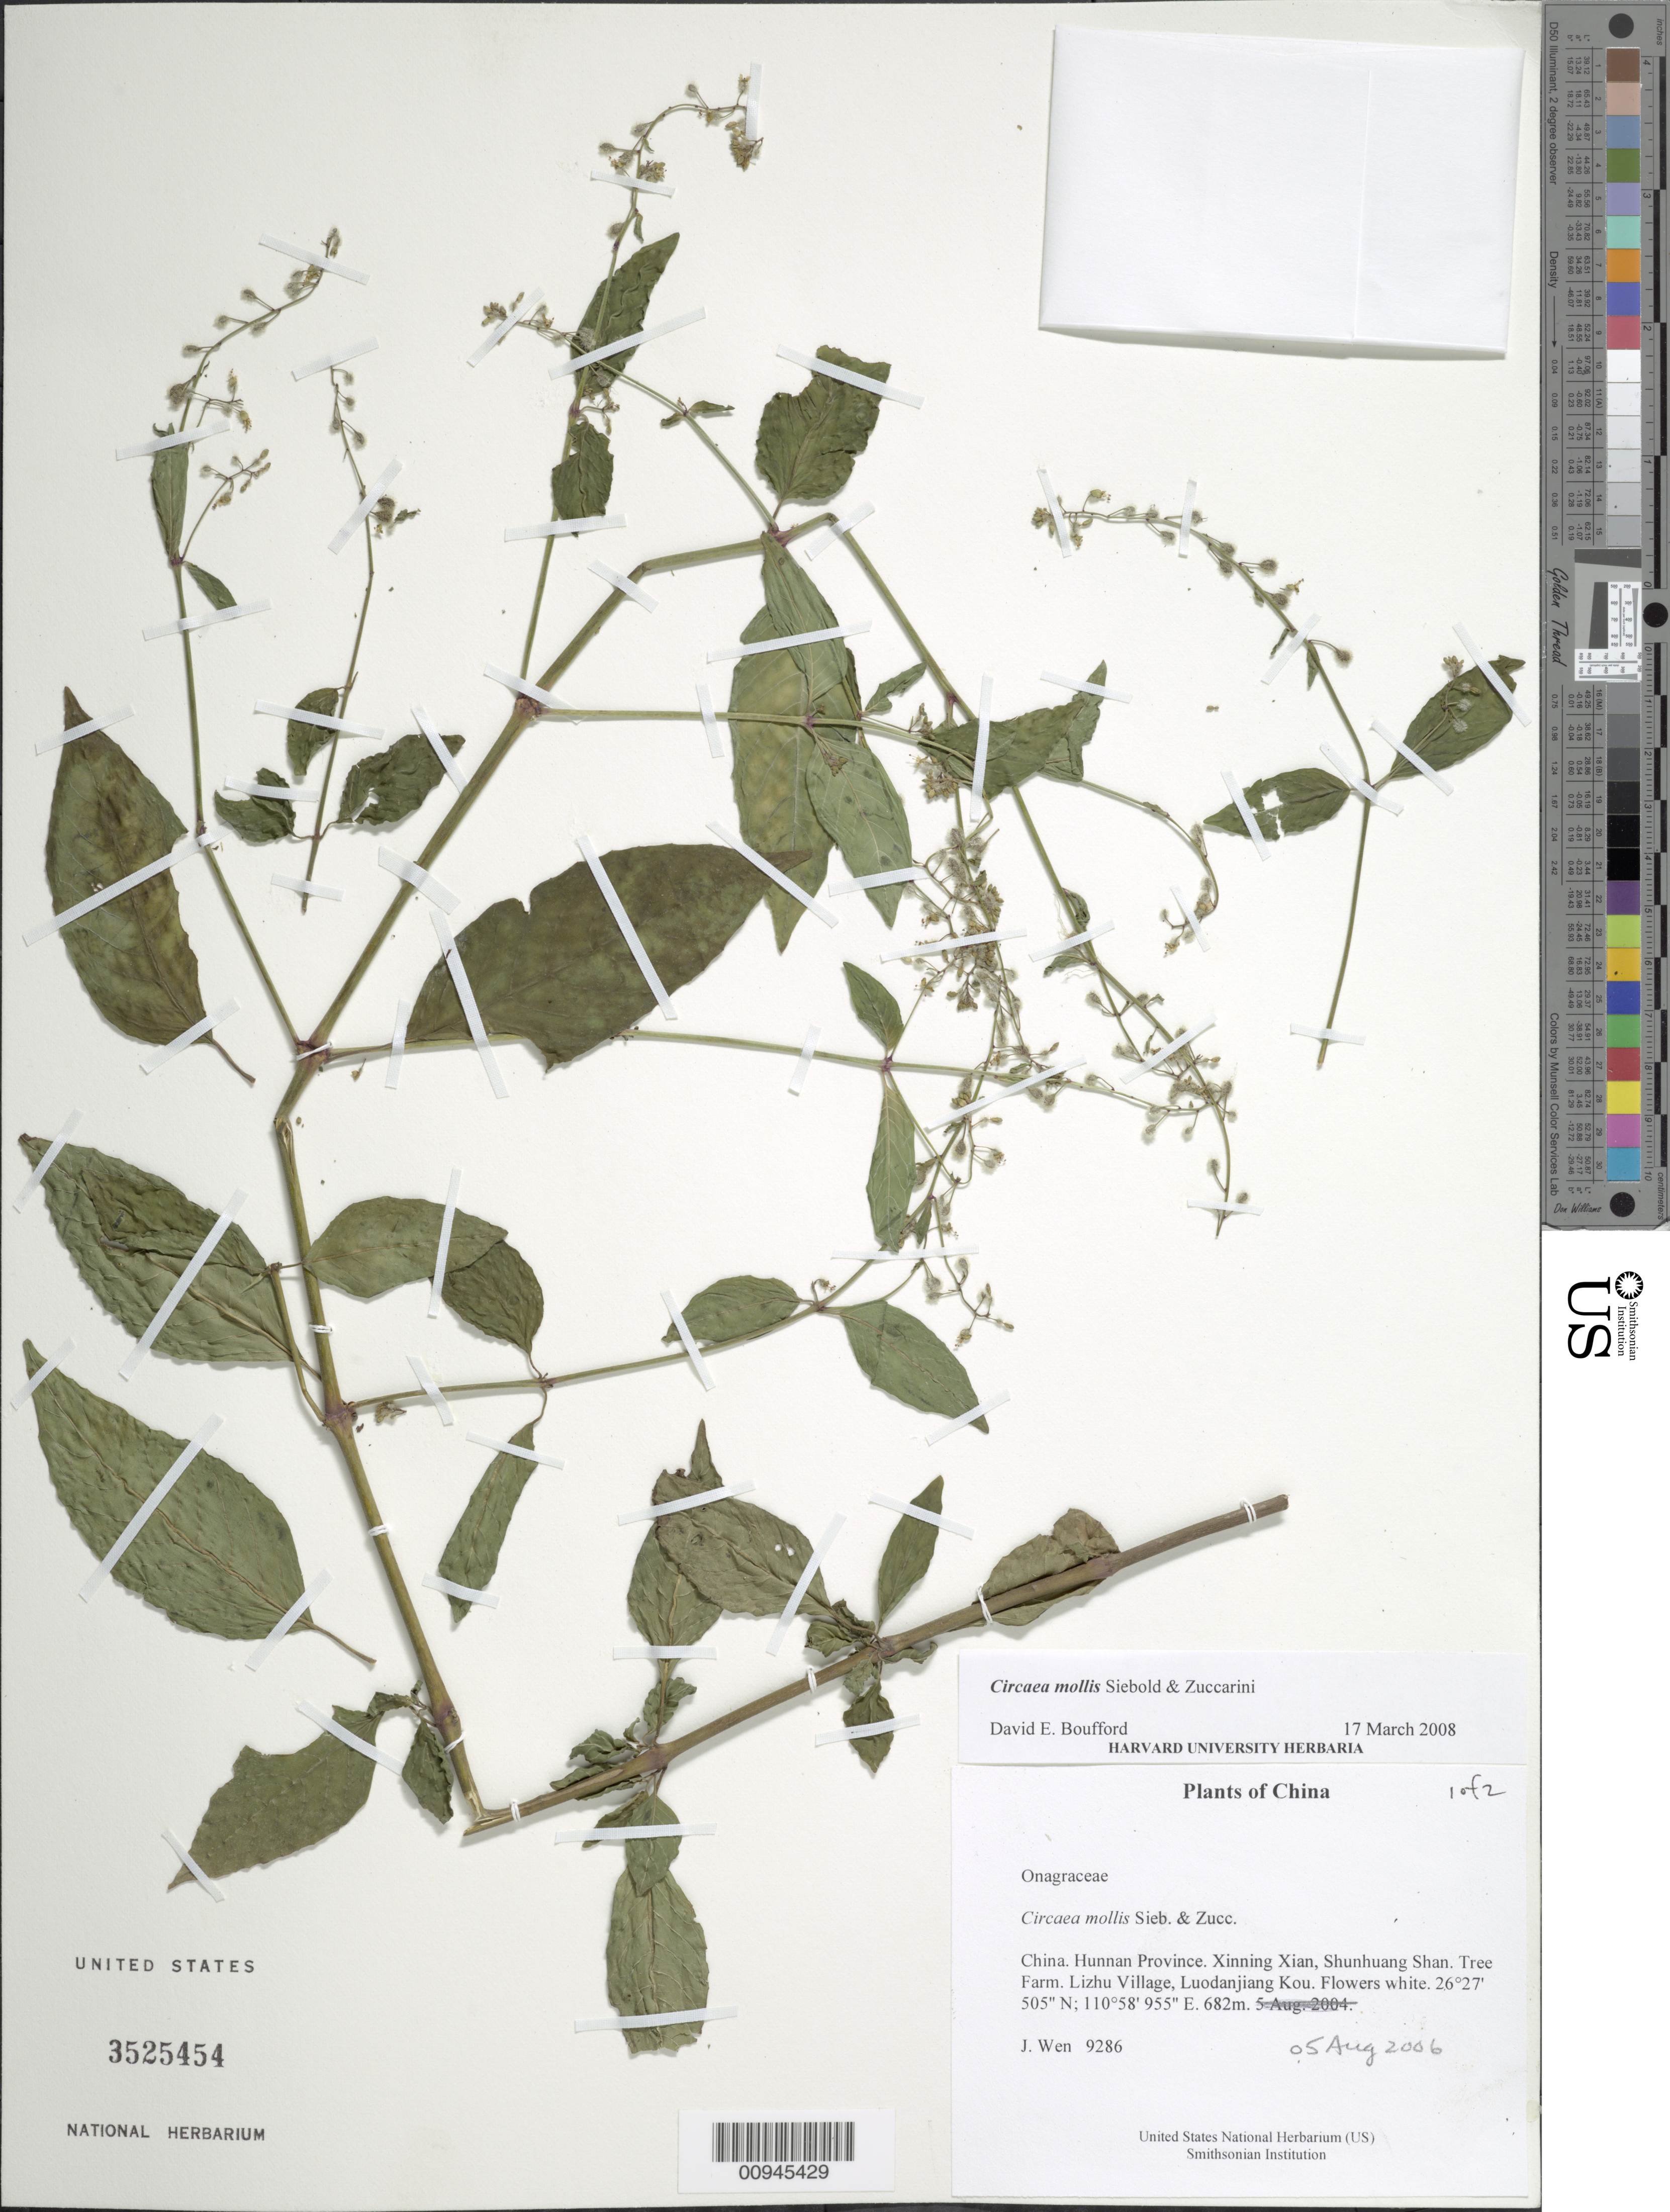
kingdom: Plantae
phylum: Tracheophyta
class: Magnoliopsida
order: Myrtales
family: Onagraceae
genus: Circaea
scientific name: Circaea mollis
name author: Siebold & Zucc.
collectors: J. Wen & S. Wu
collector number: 9286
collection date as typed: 05 Aug 2006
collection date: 2006-08-05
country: China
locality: Hunan Province. Xinning Xian, Shunhuangshan Tree Farm, Lizhu Village, Luodanjiang Kou.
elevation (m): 682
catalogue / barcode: US 3525454